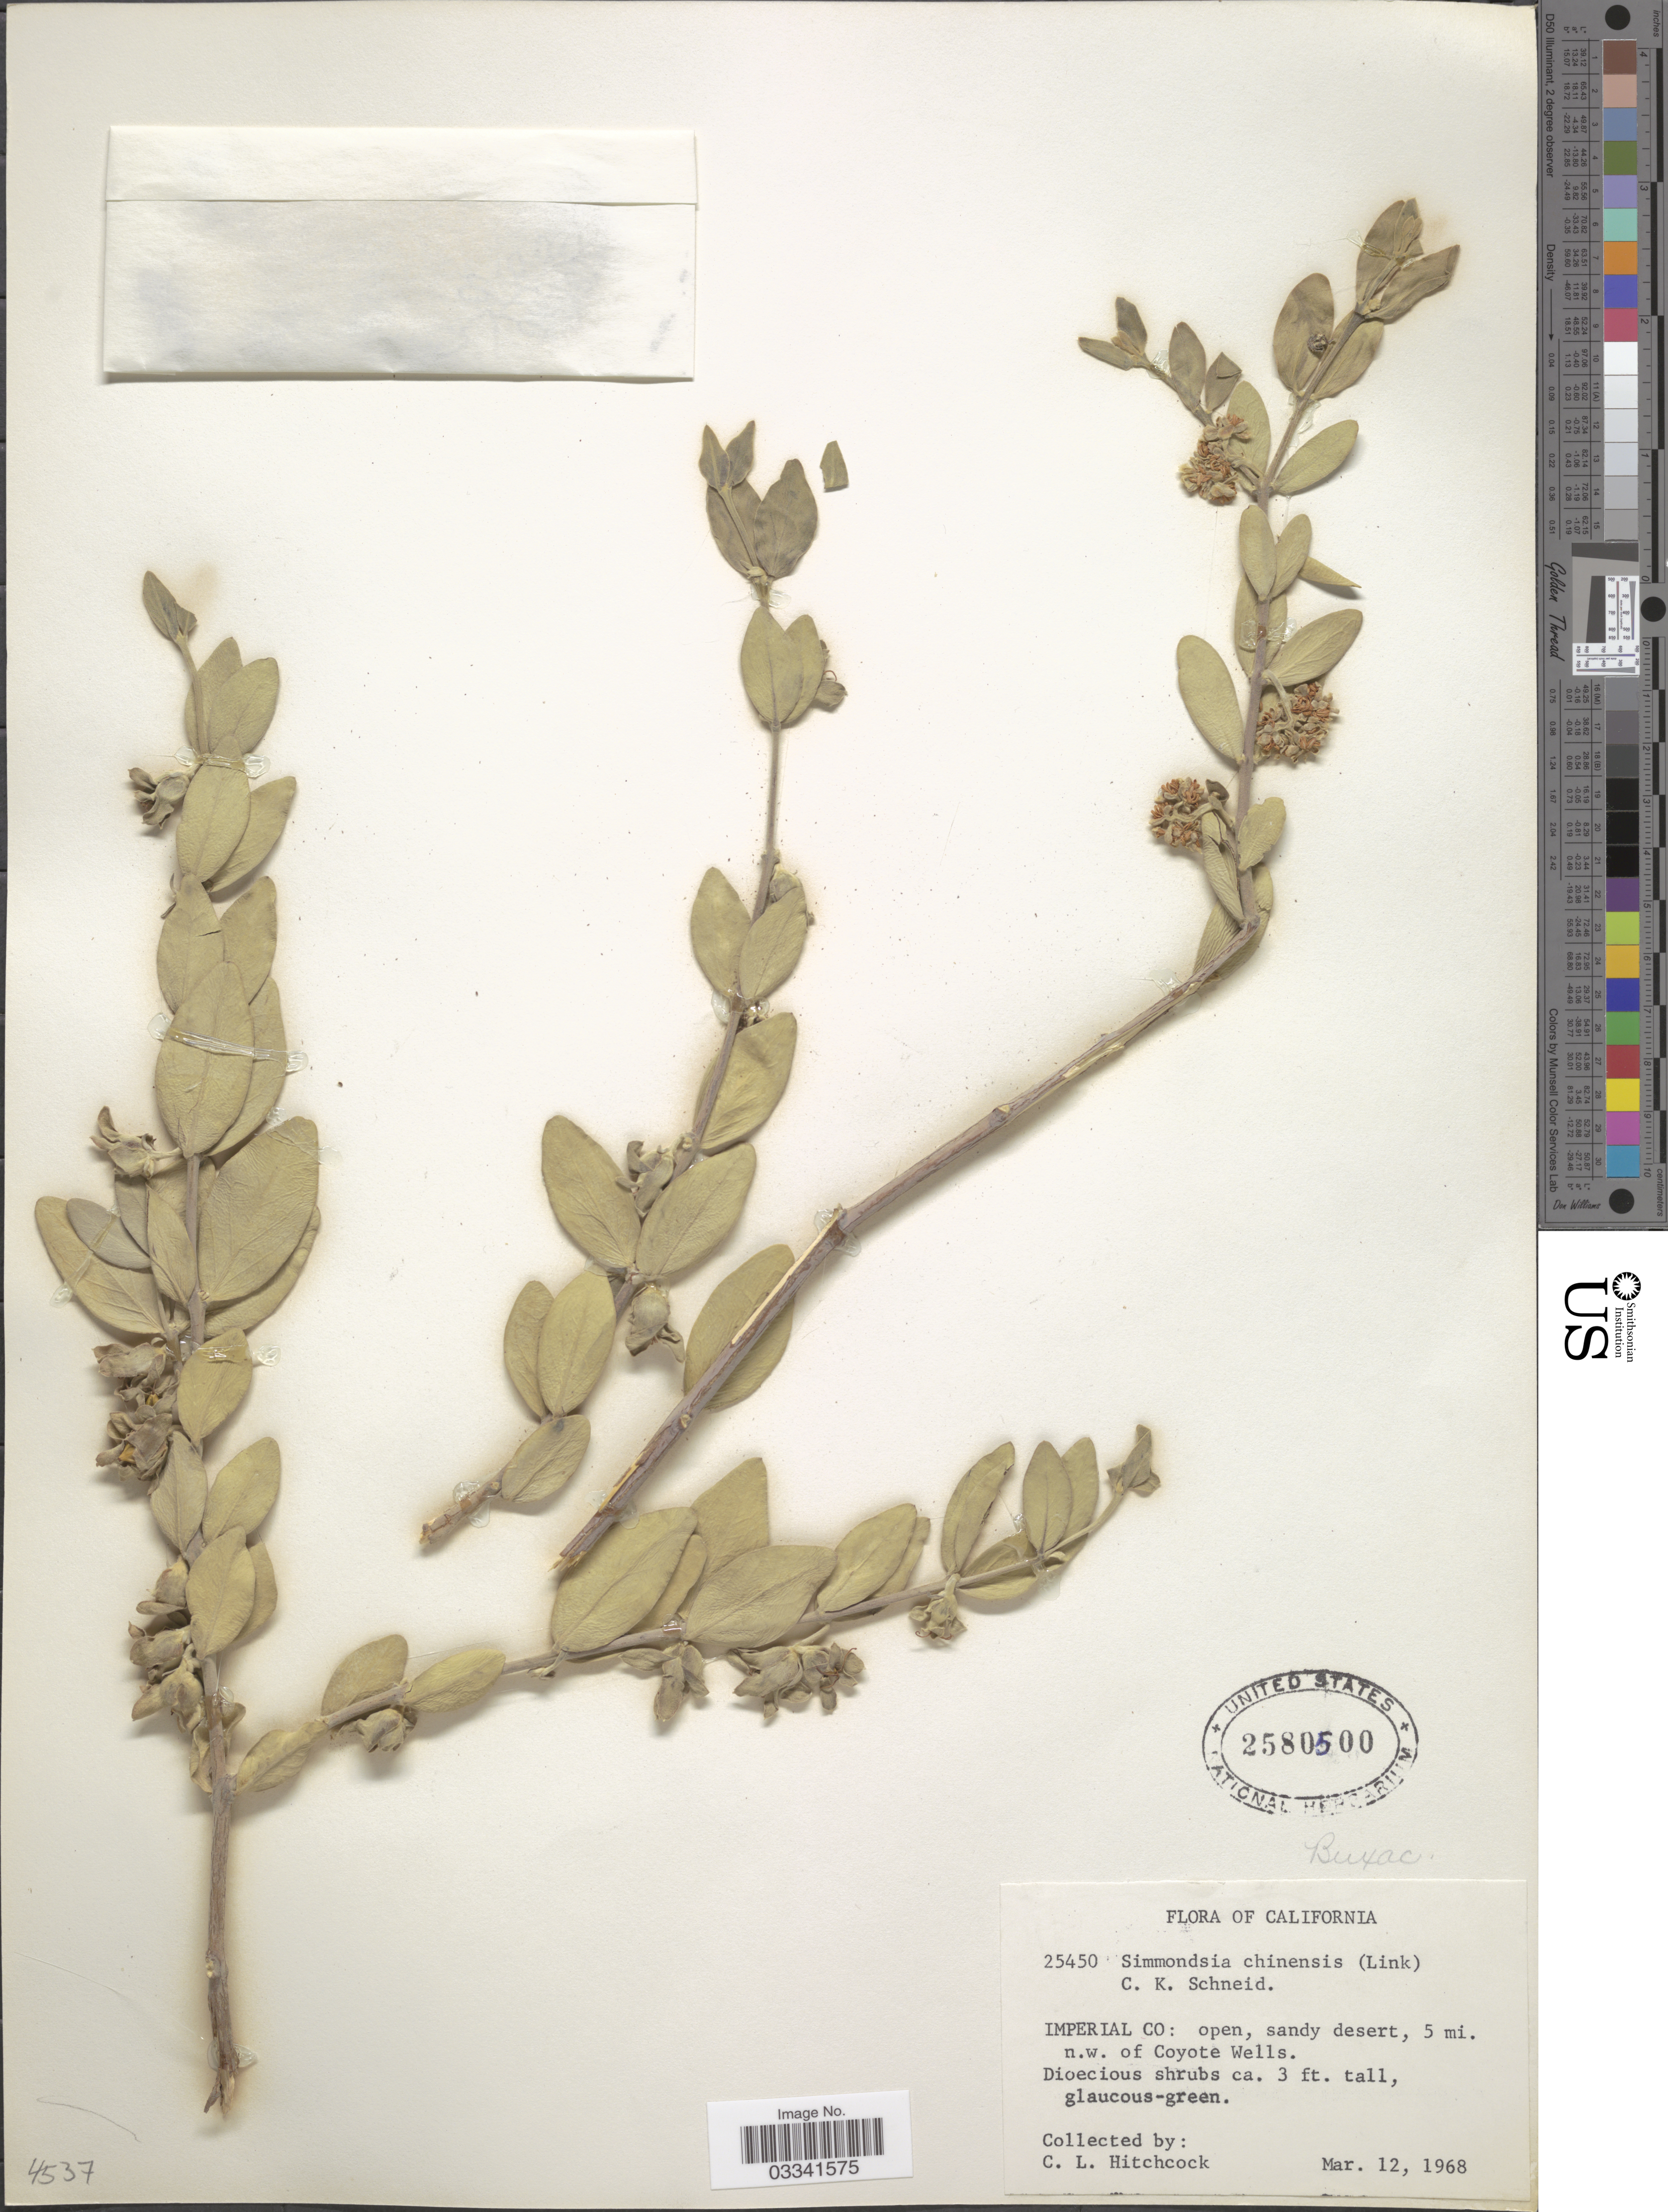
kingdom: Plantae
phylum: Tracheophyta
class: Magnoliopsida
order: Caryophyllales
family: Simmondsiaceae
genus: Simmondsia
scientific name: Simmondsia chinensis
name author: (Link) C.K. Schneid.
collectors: C. L. Hitchcock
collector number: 25450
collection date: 1968-03-12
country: United States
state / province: California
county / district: Imperial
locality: Imperial Co: open, sandy desert, 5 mi. n.w. of Coyote Wells.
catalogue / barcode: US 2580500